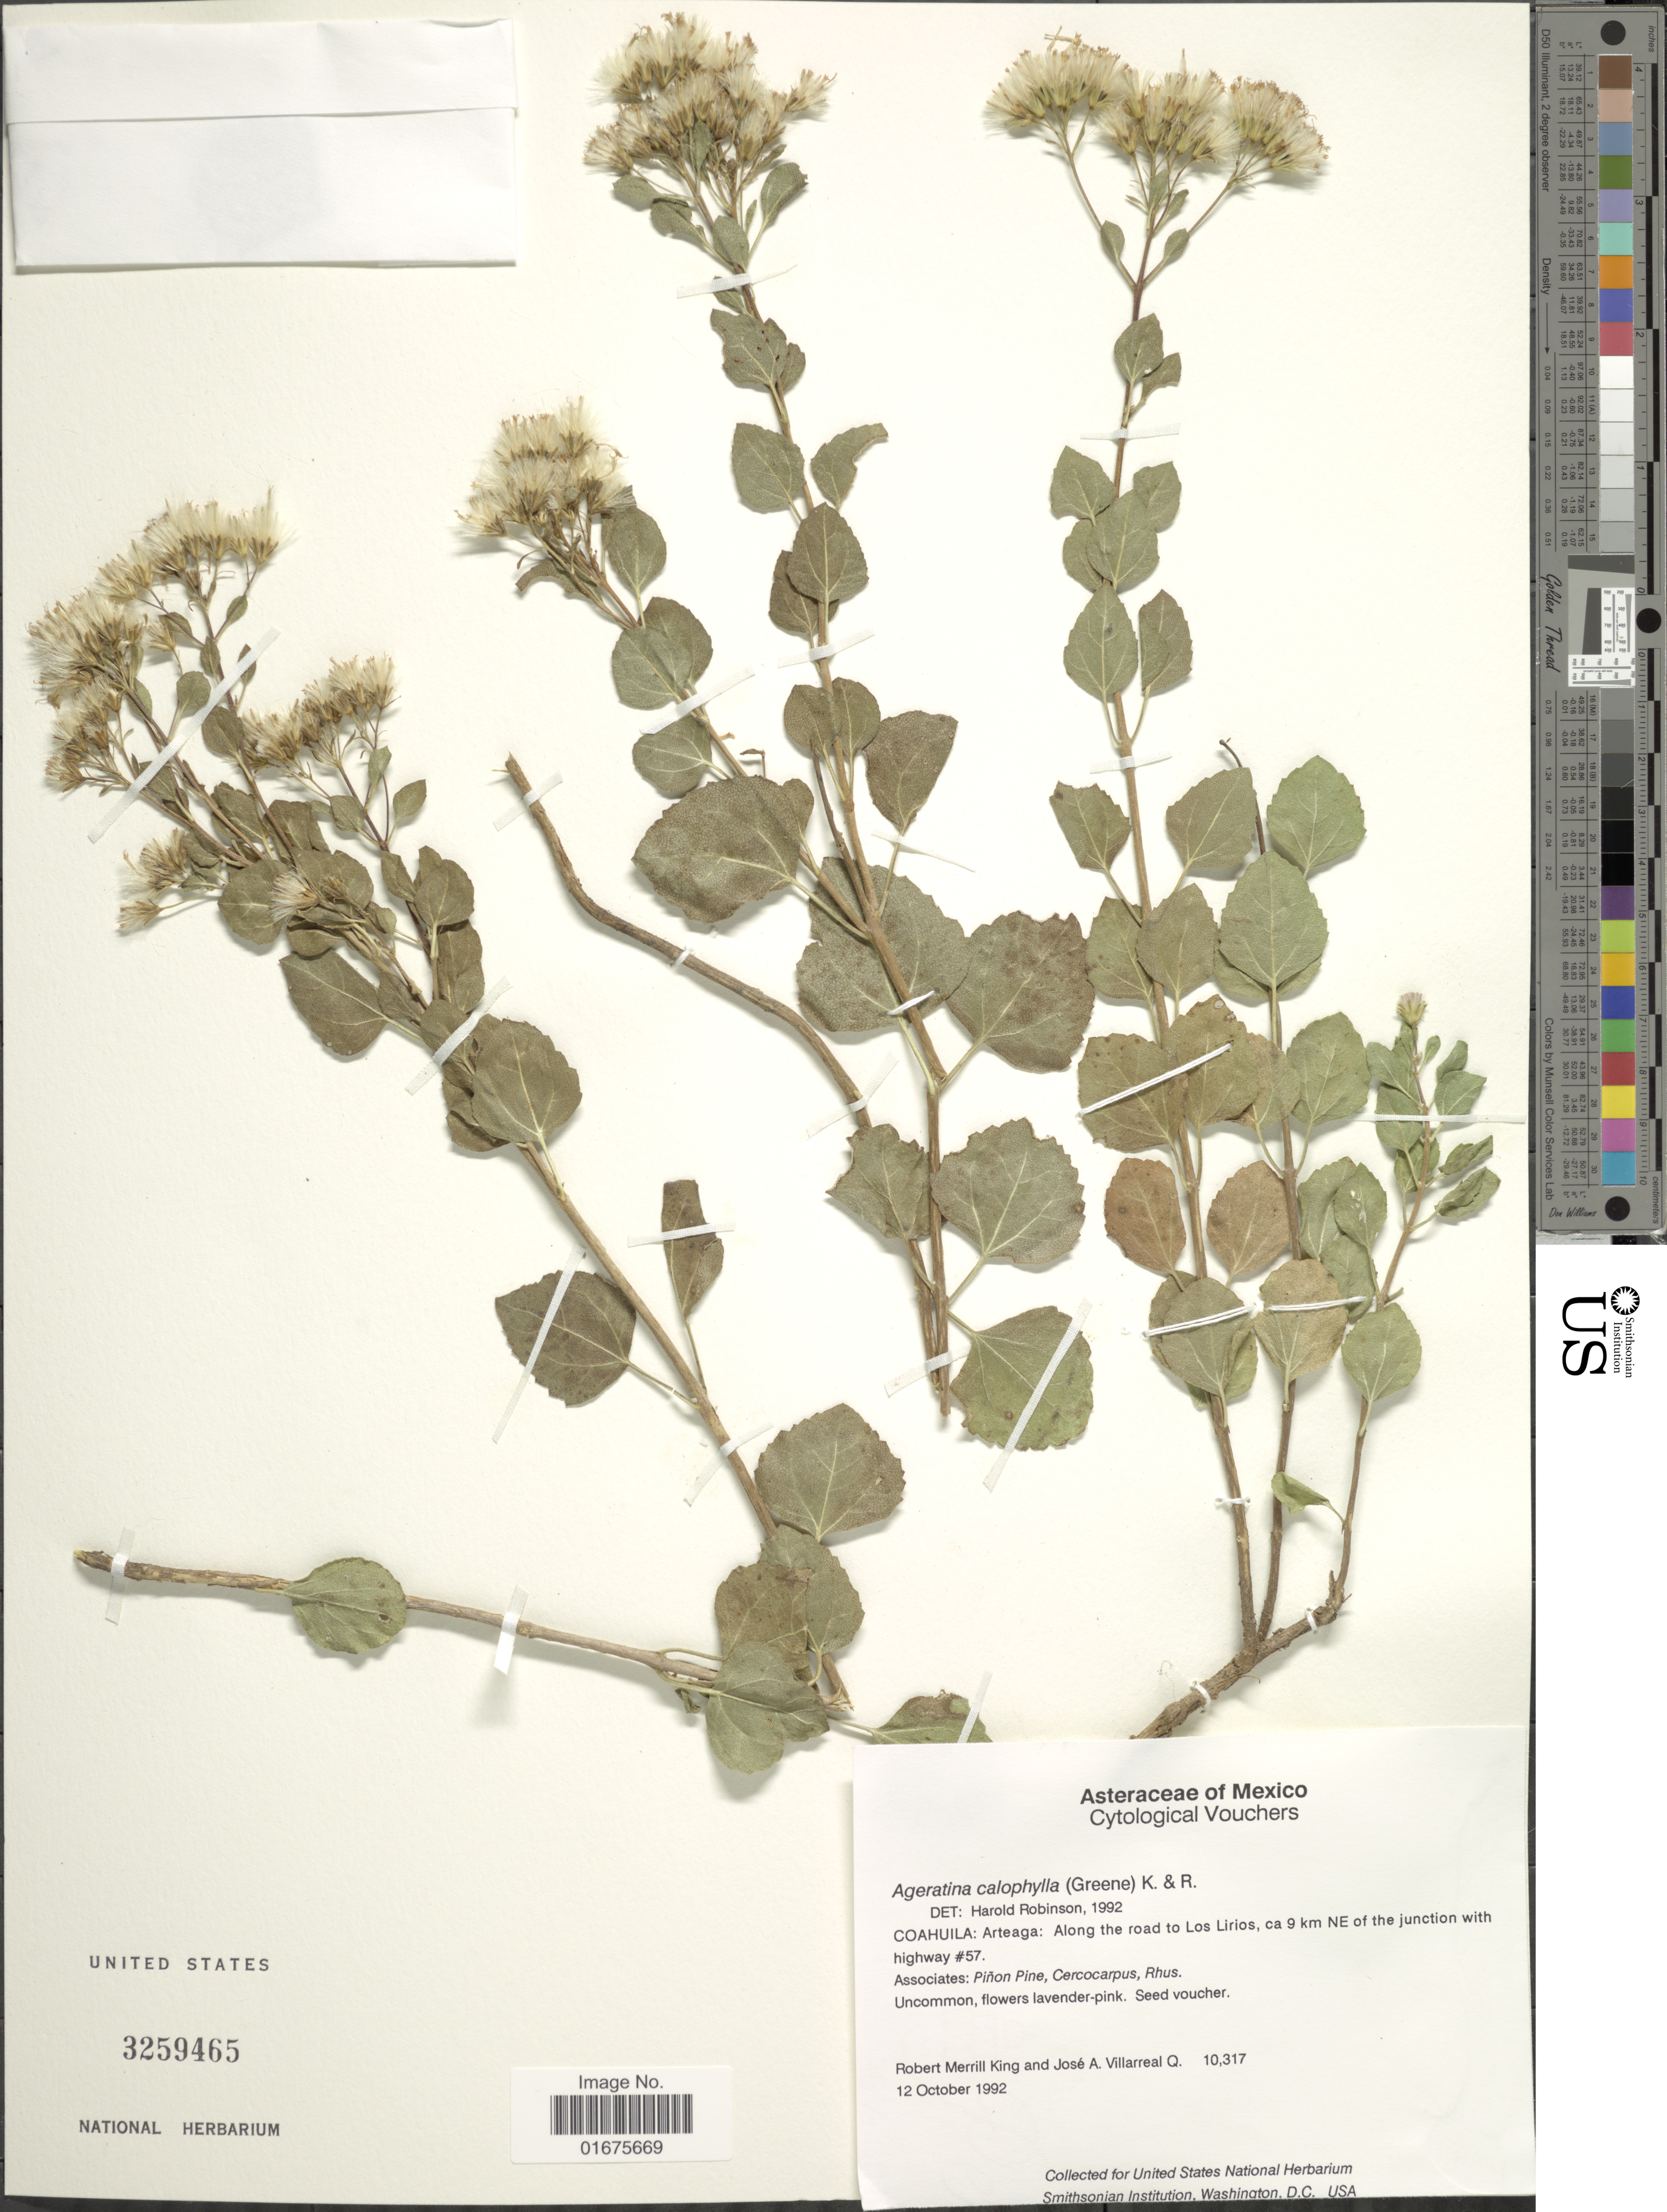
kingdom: Plantae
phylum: Tracheophyta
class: Magnoliopsida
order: Asterales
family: Asteraceae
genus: Ageratina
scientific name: Ageratina calophylla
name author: (B.L. Rob.) R.M. King & H. Rob.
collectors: R. M. King & J. Villarreal-Quintanilla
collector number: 10317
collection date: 1992-10-12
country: Mexico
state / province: Coahuila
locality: Arteaga: Along the road to Los Lirios, ca. 9 km NE of the junction with highway #57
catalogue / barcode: US 3259465